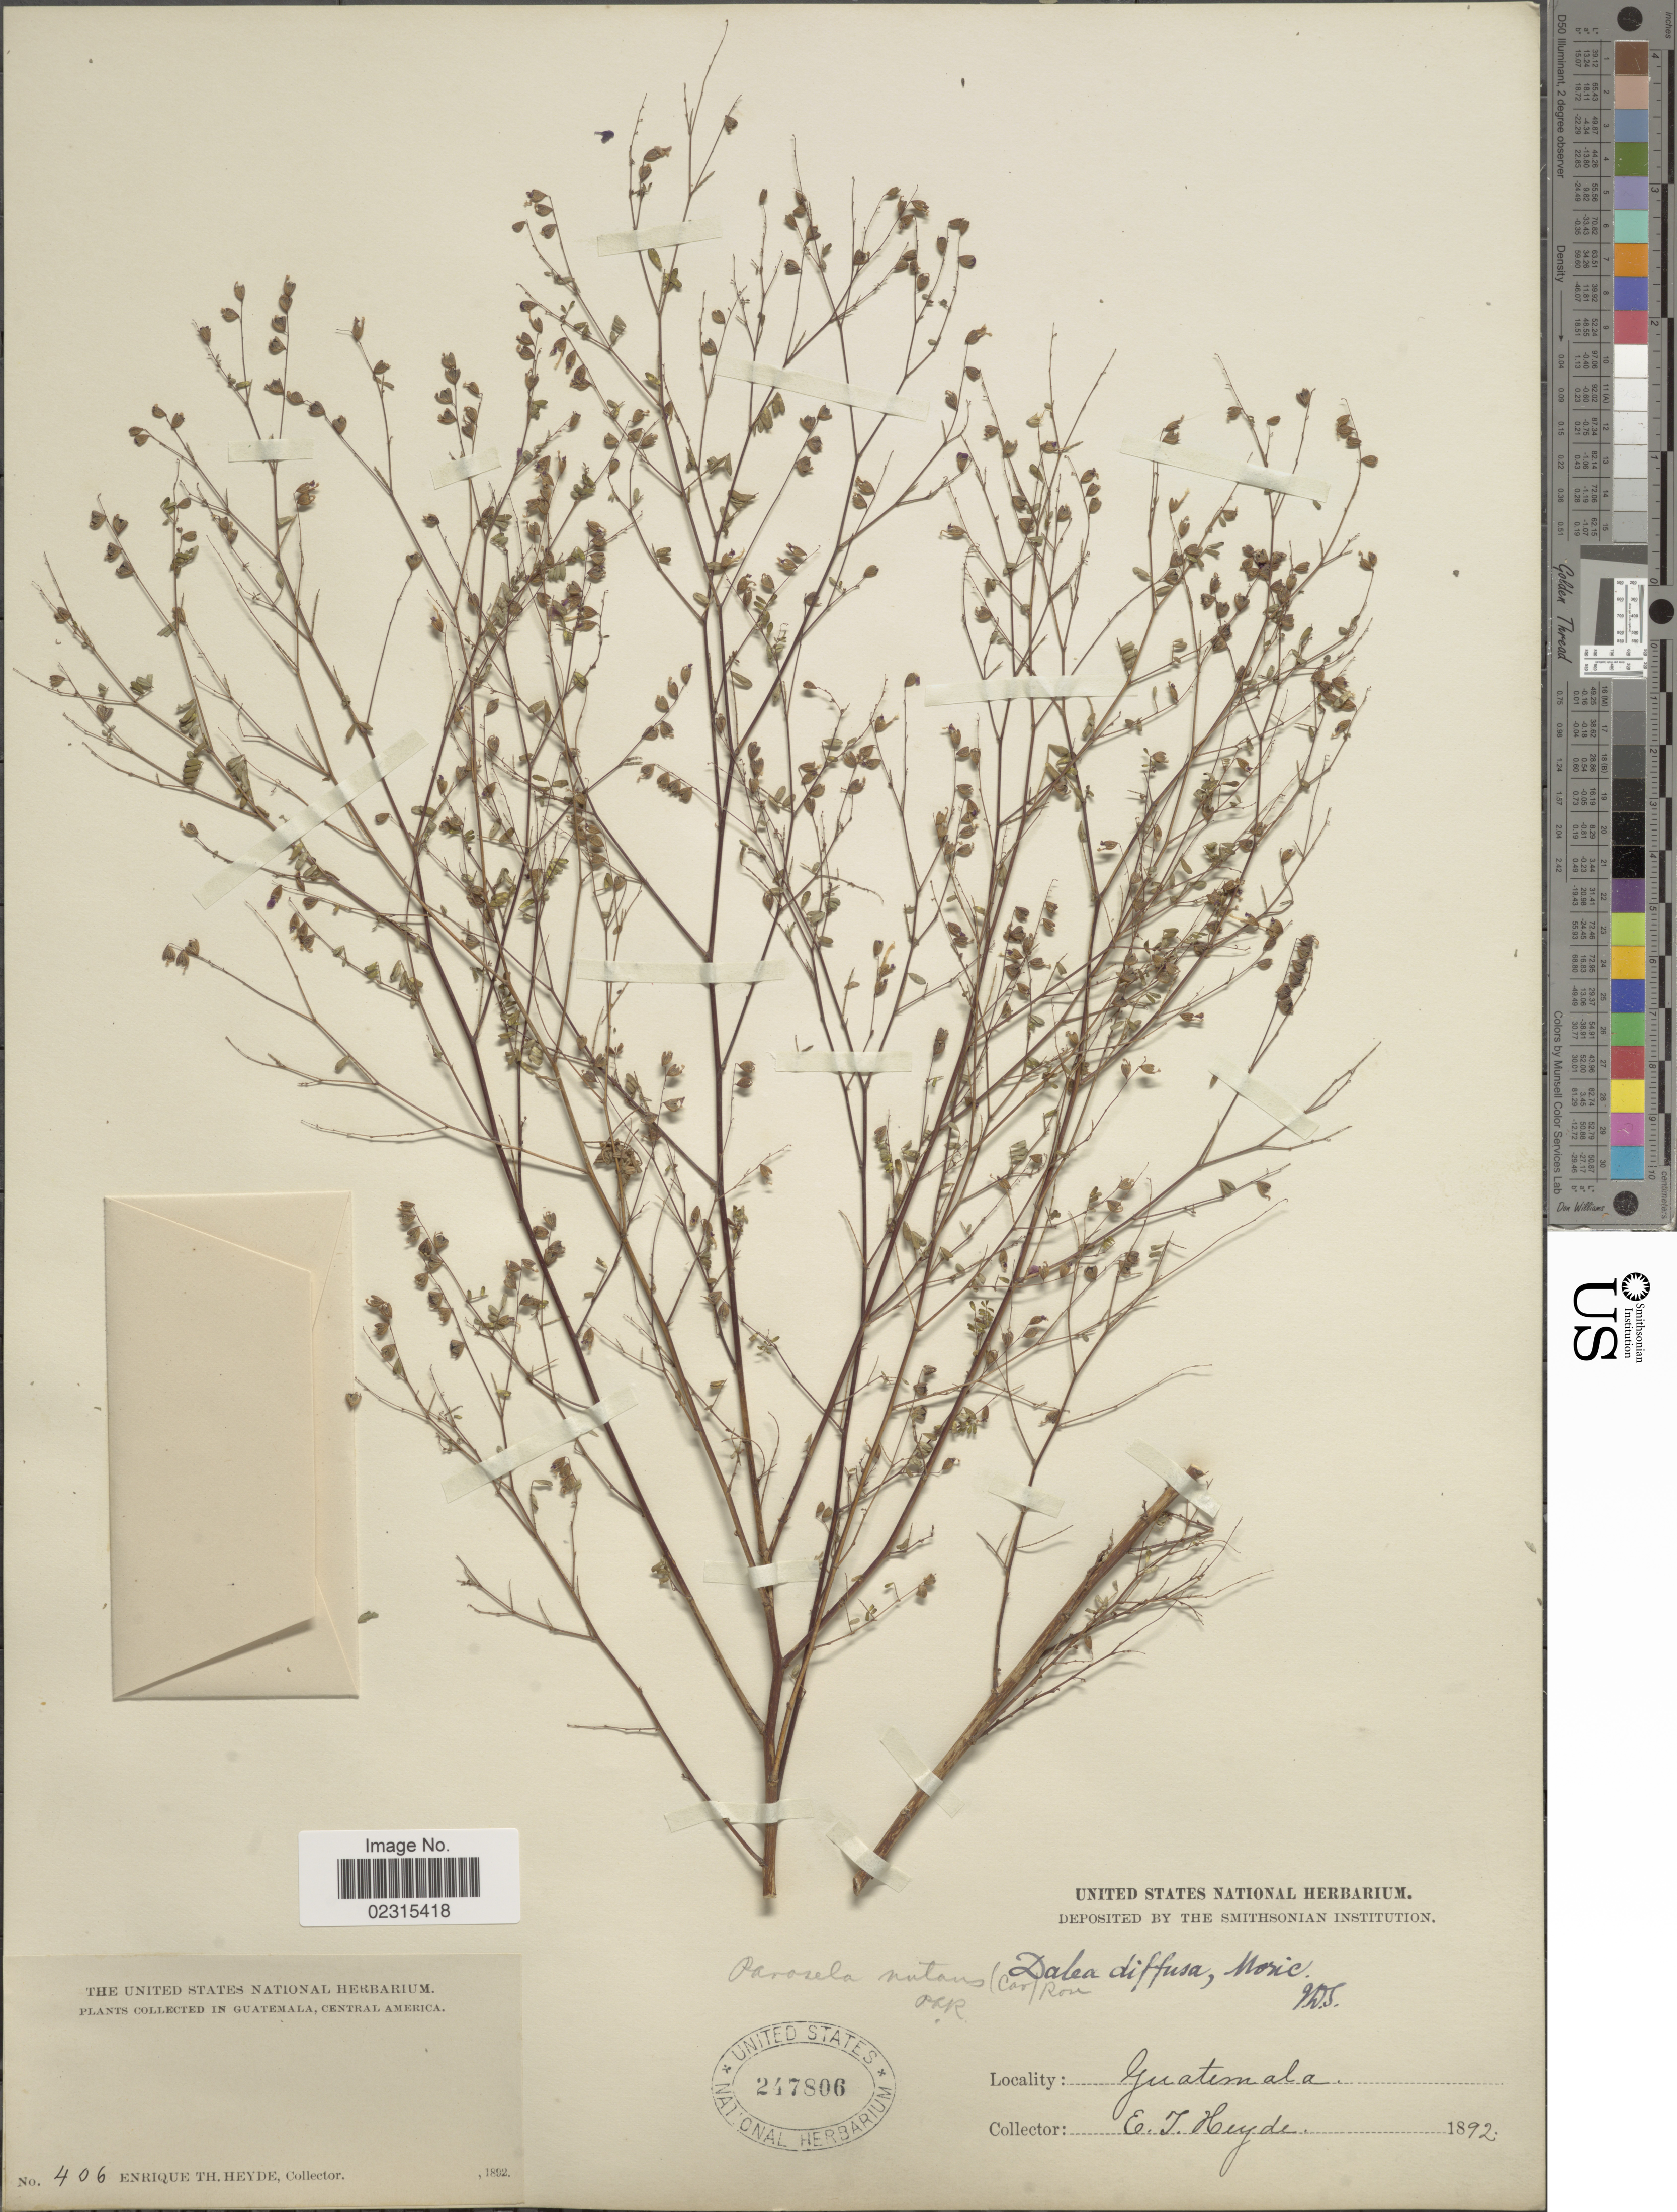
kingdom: Plantae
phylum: Tracheophyta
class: Magnoliopsida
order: Fabales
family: Fabaceae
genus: Marina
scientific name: Marina nutans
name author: (Cav.) Barneby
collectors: E. T. Heyde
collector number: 406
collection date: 1892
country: Guatemala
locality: Central America, Guatemala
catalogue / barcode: US 247806